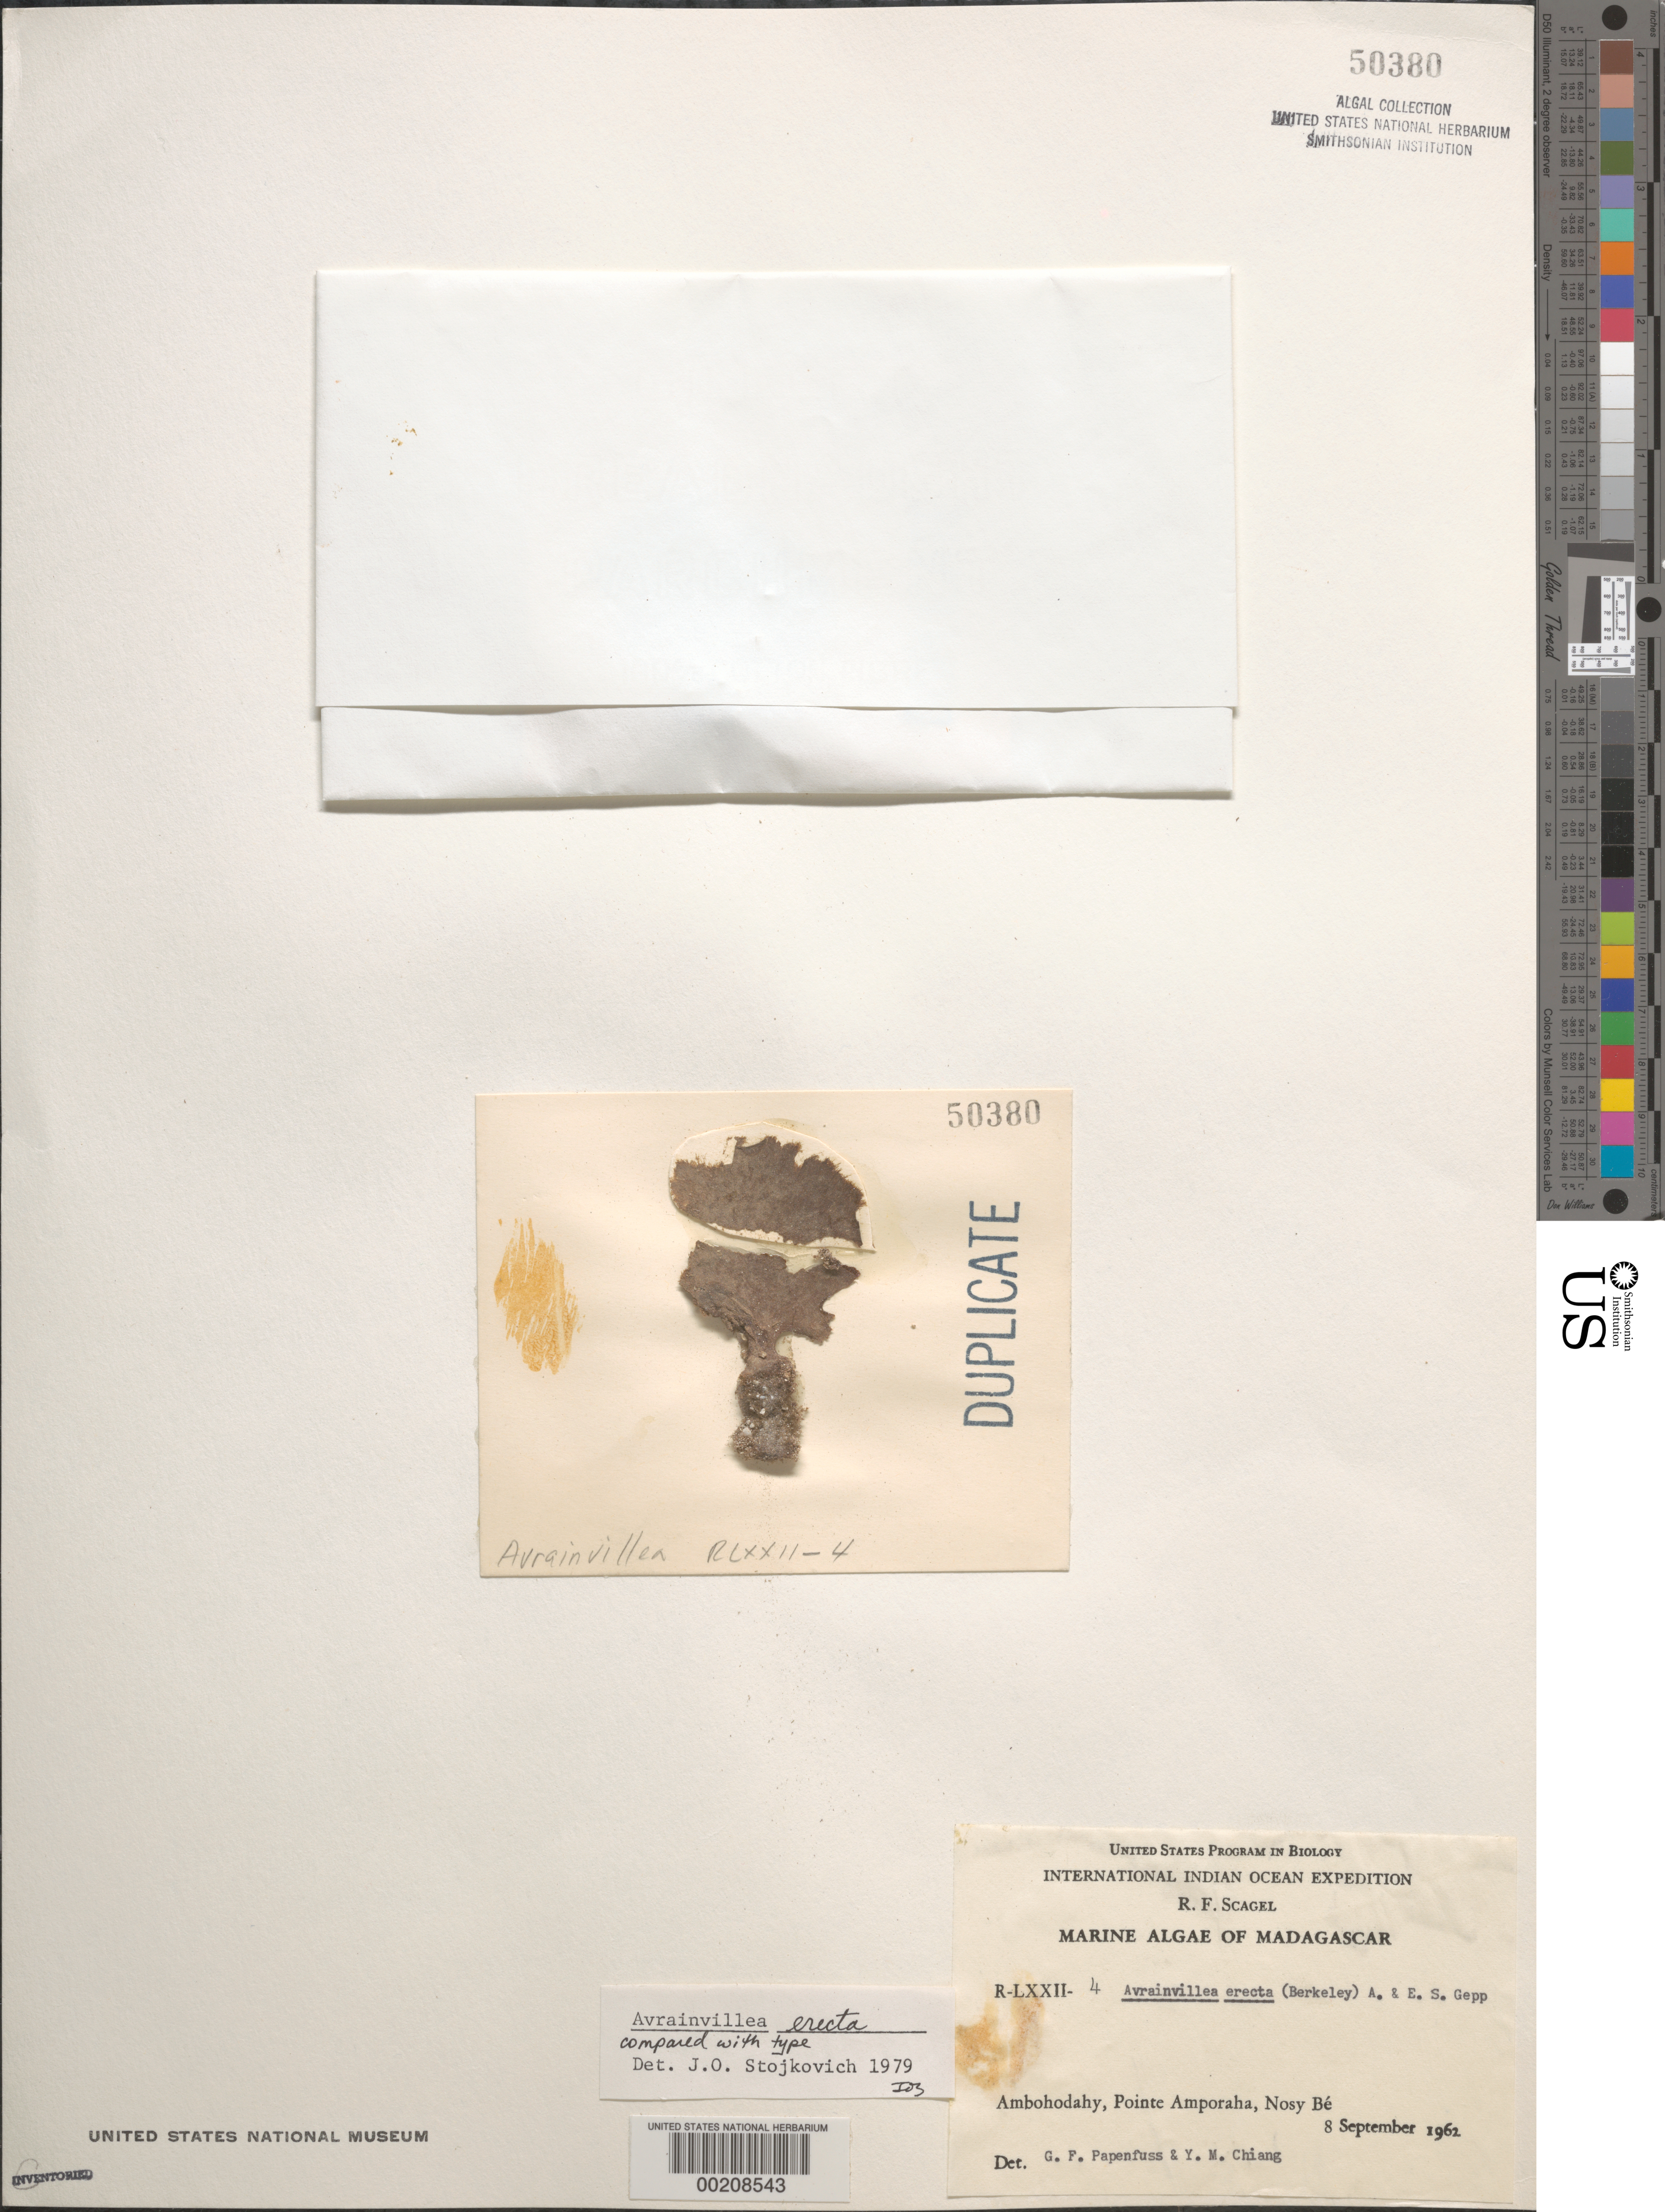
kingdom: Plantae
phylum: Chlorophyta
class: Ulvophyceae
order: Bryopsidales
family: Dichotomosiphonaceae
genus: Avrainvillea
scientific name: Avrainvillea erecta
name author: (M.J. Berkeley) A. Gepp & E. Gepp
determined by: Stojkovich, J. O.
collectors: R. F. Scagel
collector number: R-LXXII-4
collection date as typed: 08 Sep 1962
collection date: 1962-09-08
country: Madagascar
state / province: Diana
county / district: Nosy Be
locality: Ambohodahy, Pointe Amporaha, Nosy-Be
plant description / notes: International Indian Ocean Expedition, 1962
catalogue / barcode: US 50380